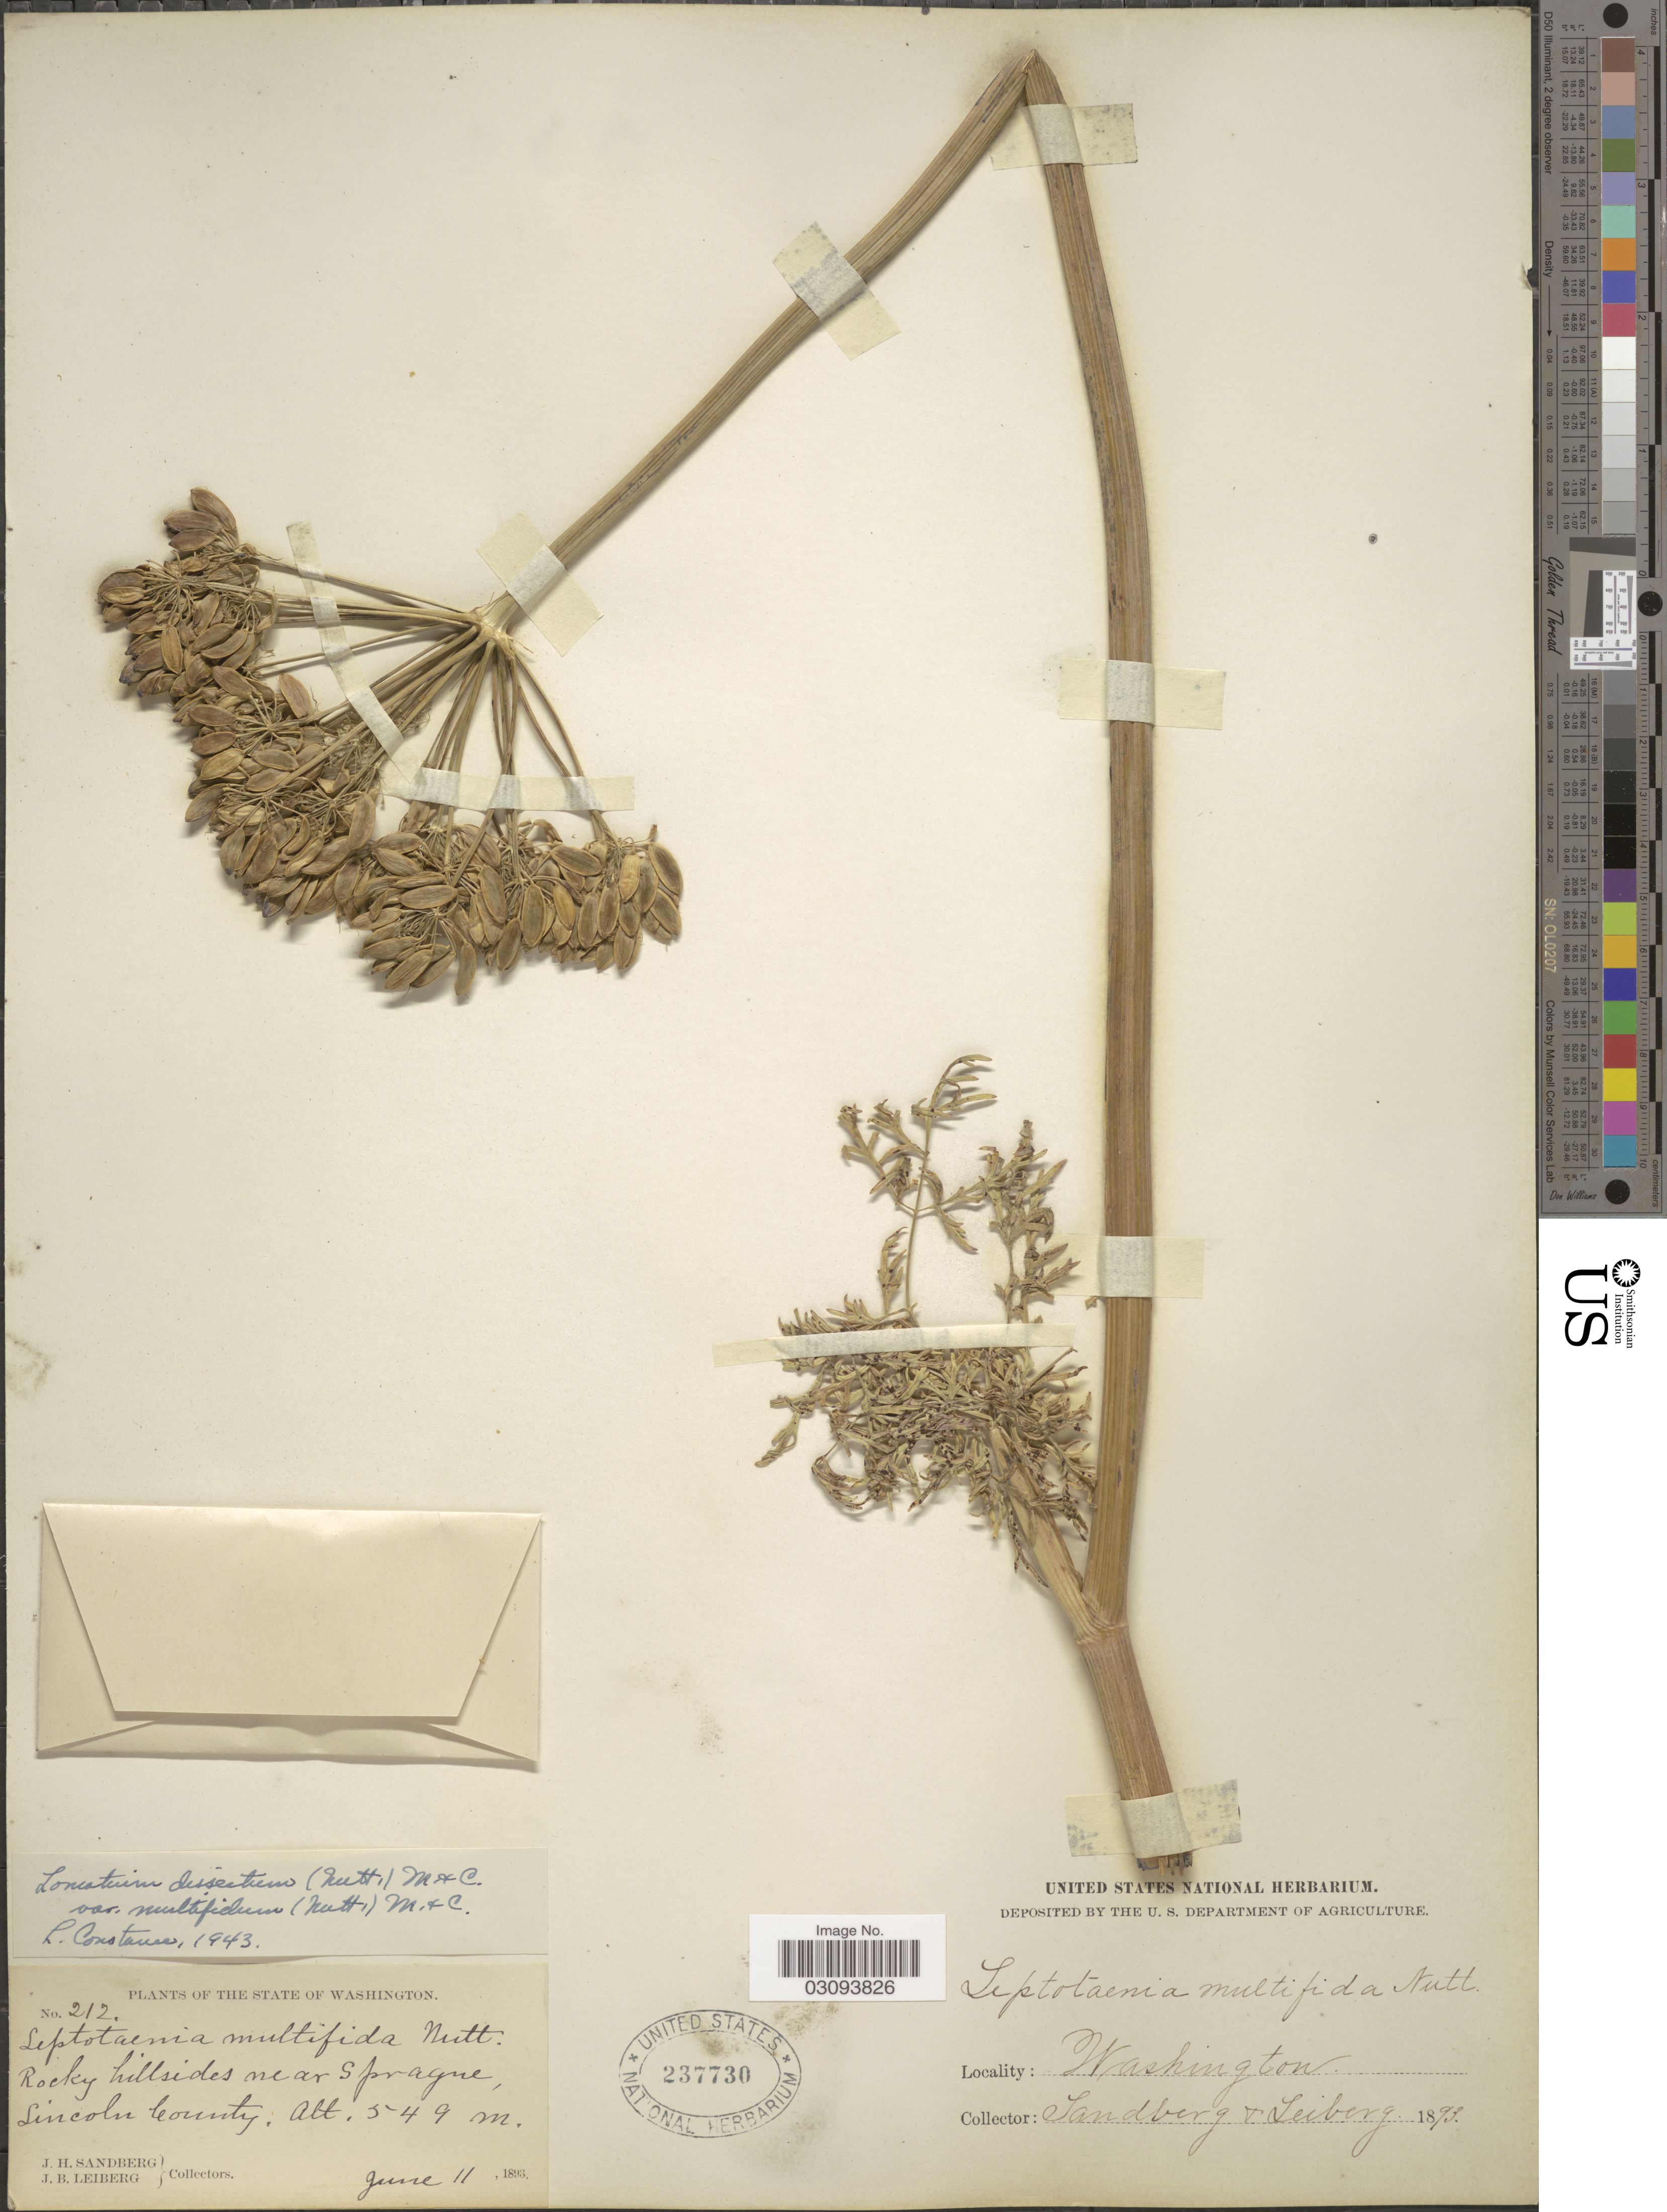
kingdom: Plantae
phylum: Tracheophyta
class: Magnoliopsida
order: Apiales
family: Apiaceae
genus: Lomatium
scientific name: Lomatium dissectum var. multifidum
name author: (Nutt.) Mathias & Constance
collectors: J. Sanberg & J. B. Leiberg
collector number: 212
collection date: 1893-06-11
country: United States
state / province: Washington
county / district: Lincoln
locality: Rocky hillsides near Sprague, Lincoln County.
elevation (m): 549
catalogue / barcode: US 237730